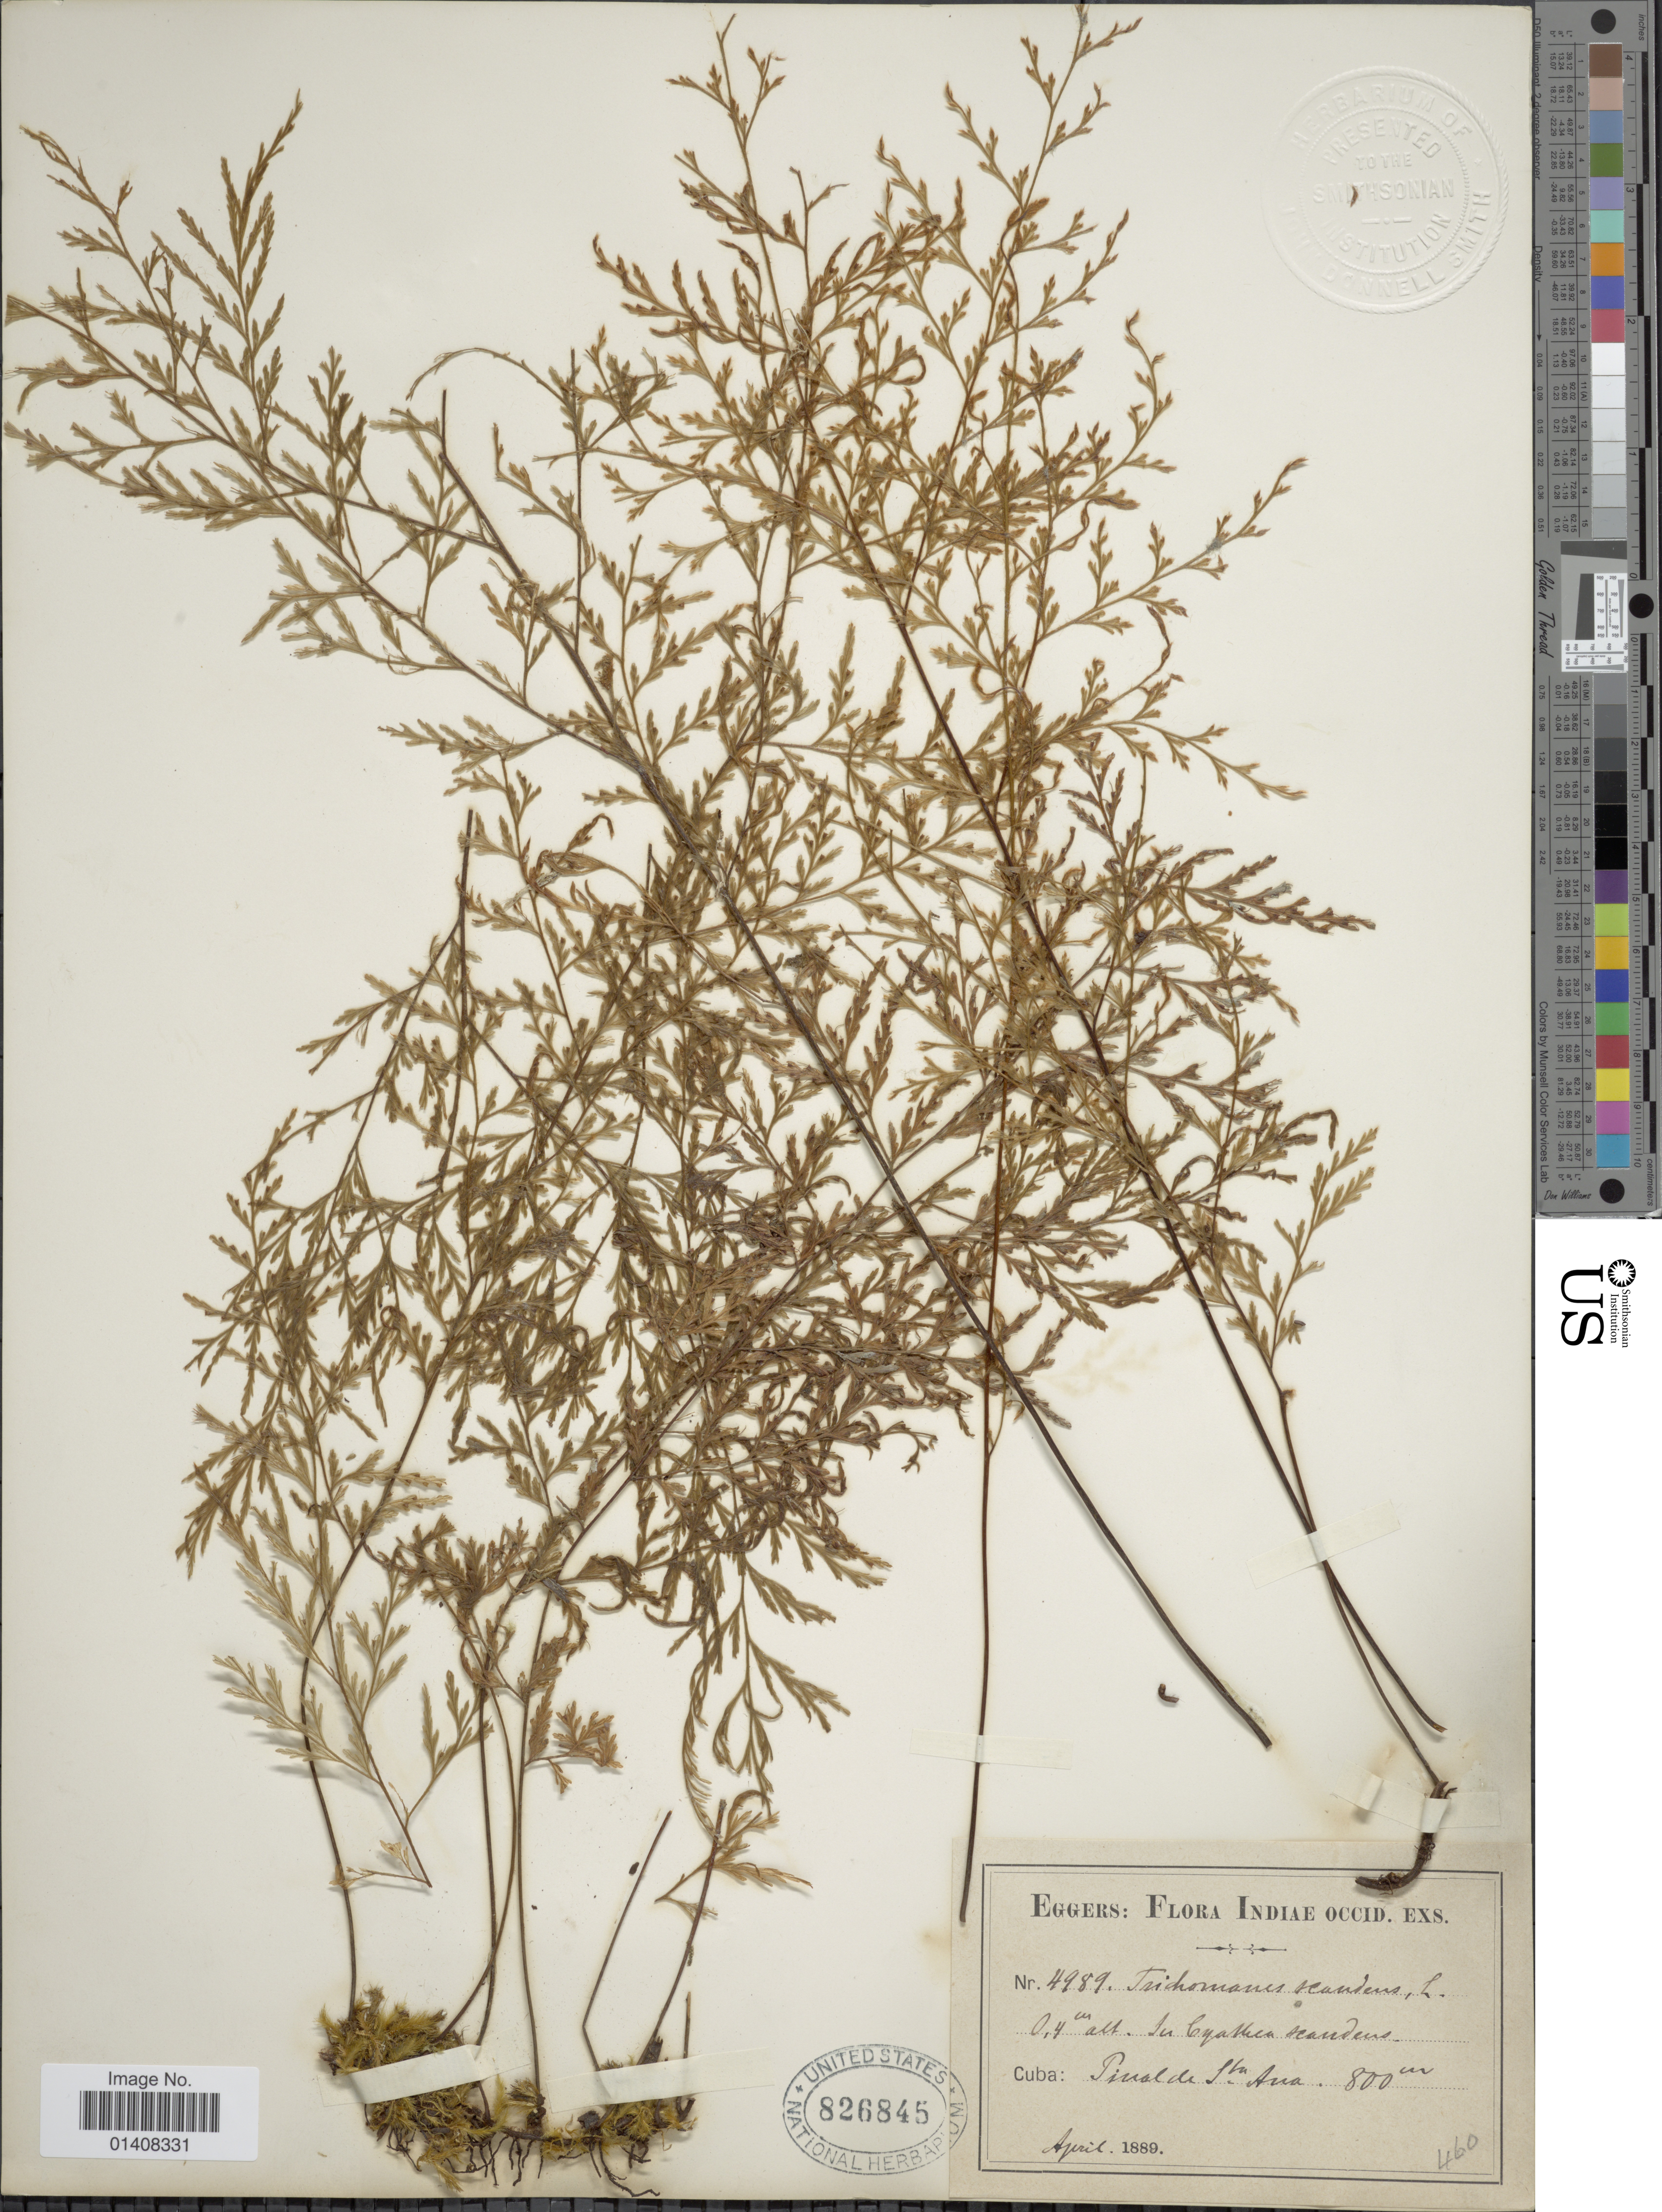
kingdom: Plantae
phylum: Tracheophyta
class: Polypodiopsida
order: Hymenophyllales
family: Hymenophyllaceae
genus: Trichomanes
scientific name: Trichomanes scandens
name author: L.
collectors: -. Eggers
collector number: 4989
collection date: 1889-04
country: Cuba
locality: Pinal de Sta Ana.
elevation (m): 800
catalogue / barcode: US 826845